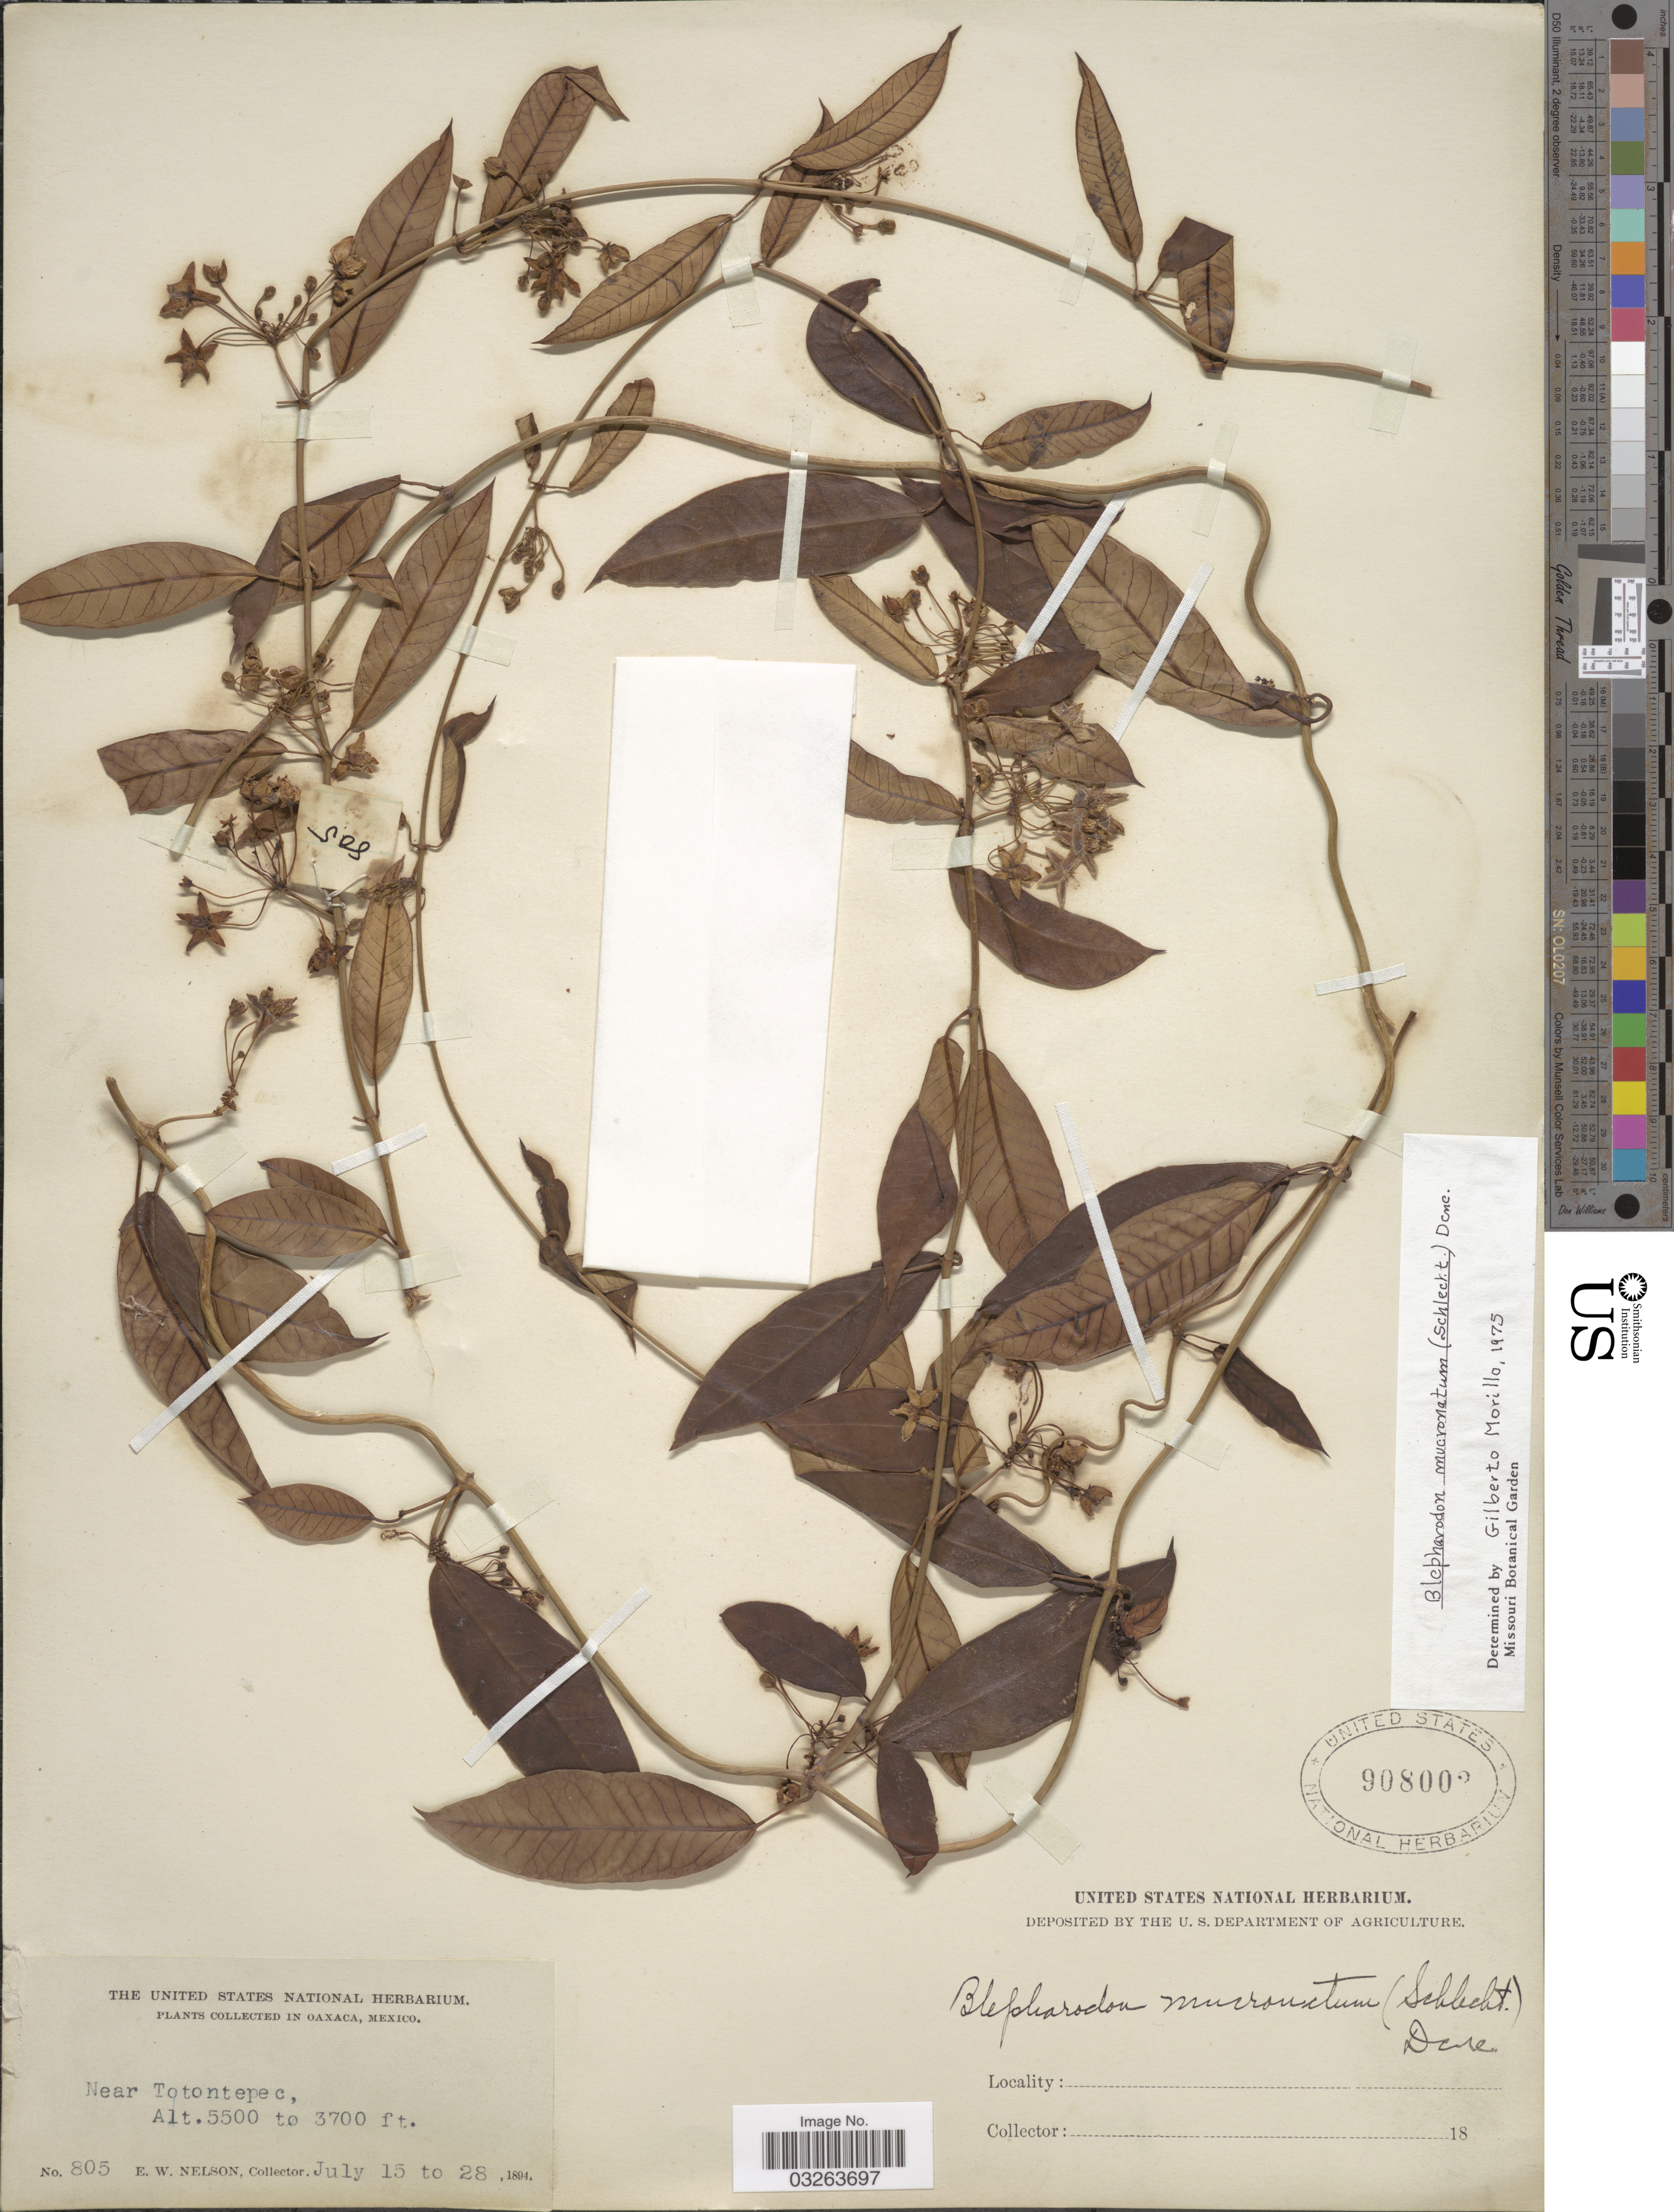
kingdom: Plantae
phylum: Tracheophyta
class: Magnoliopsida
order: Gentianales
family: Apocynaceae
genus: Blepharodon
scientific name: Blepharodon mucronatum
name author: (Schltdl.) Decne.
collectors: E. W. Nelson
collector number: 805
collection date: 1894-07-15/1894-07-28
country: Mexico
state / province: Oaxaca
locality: Near Totontepec.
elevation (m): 1128